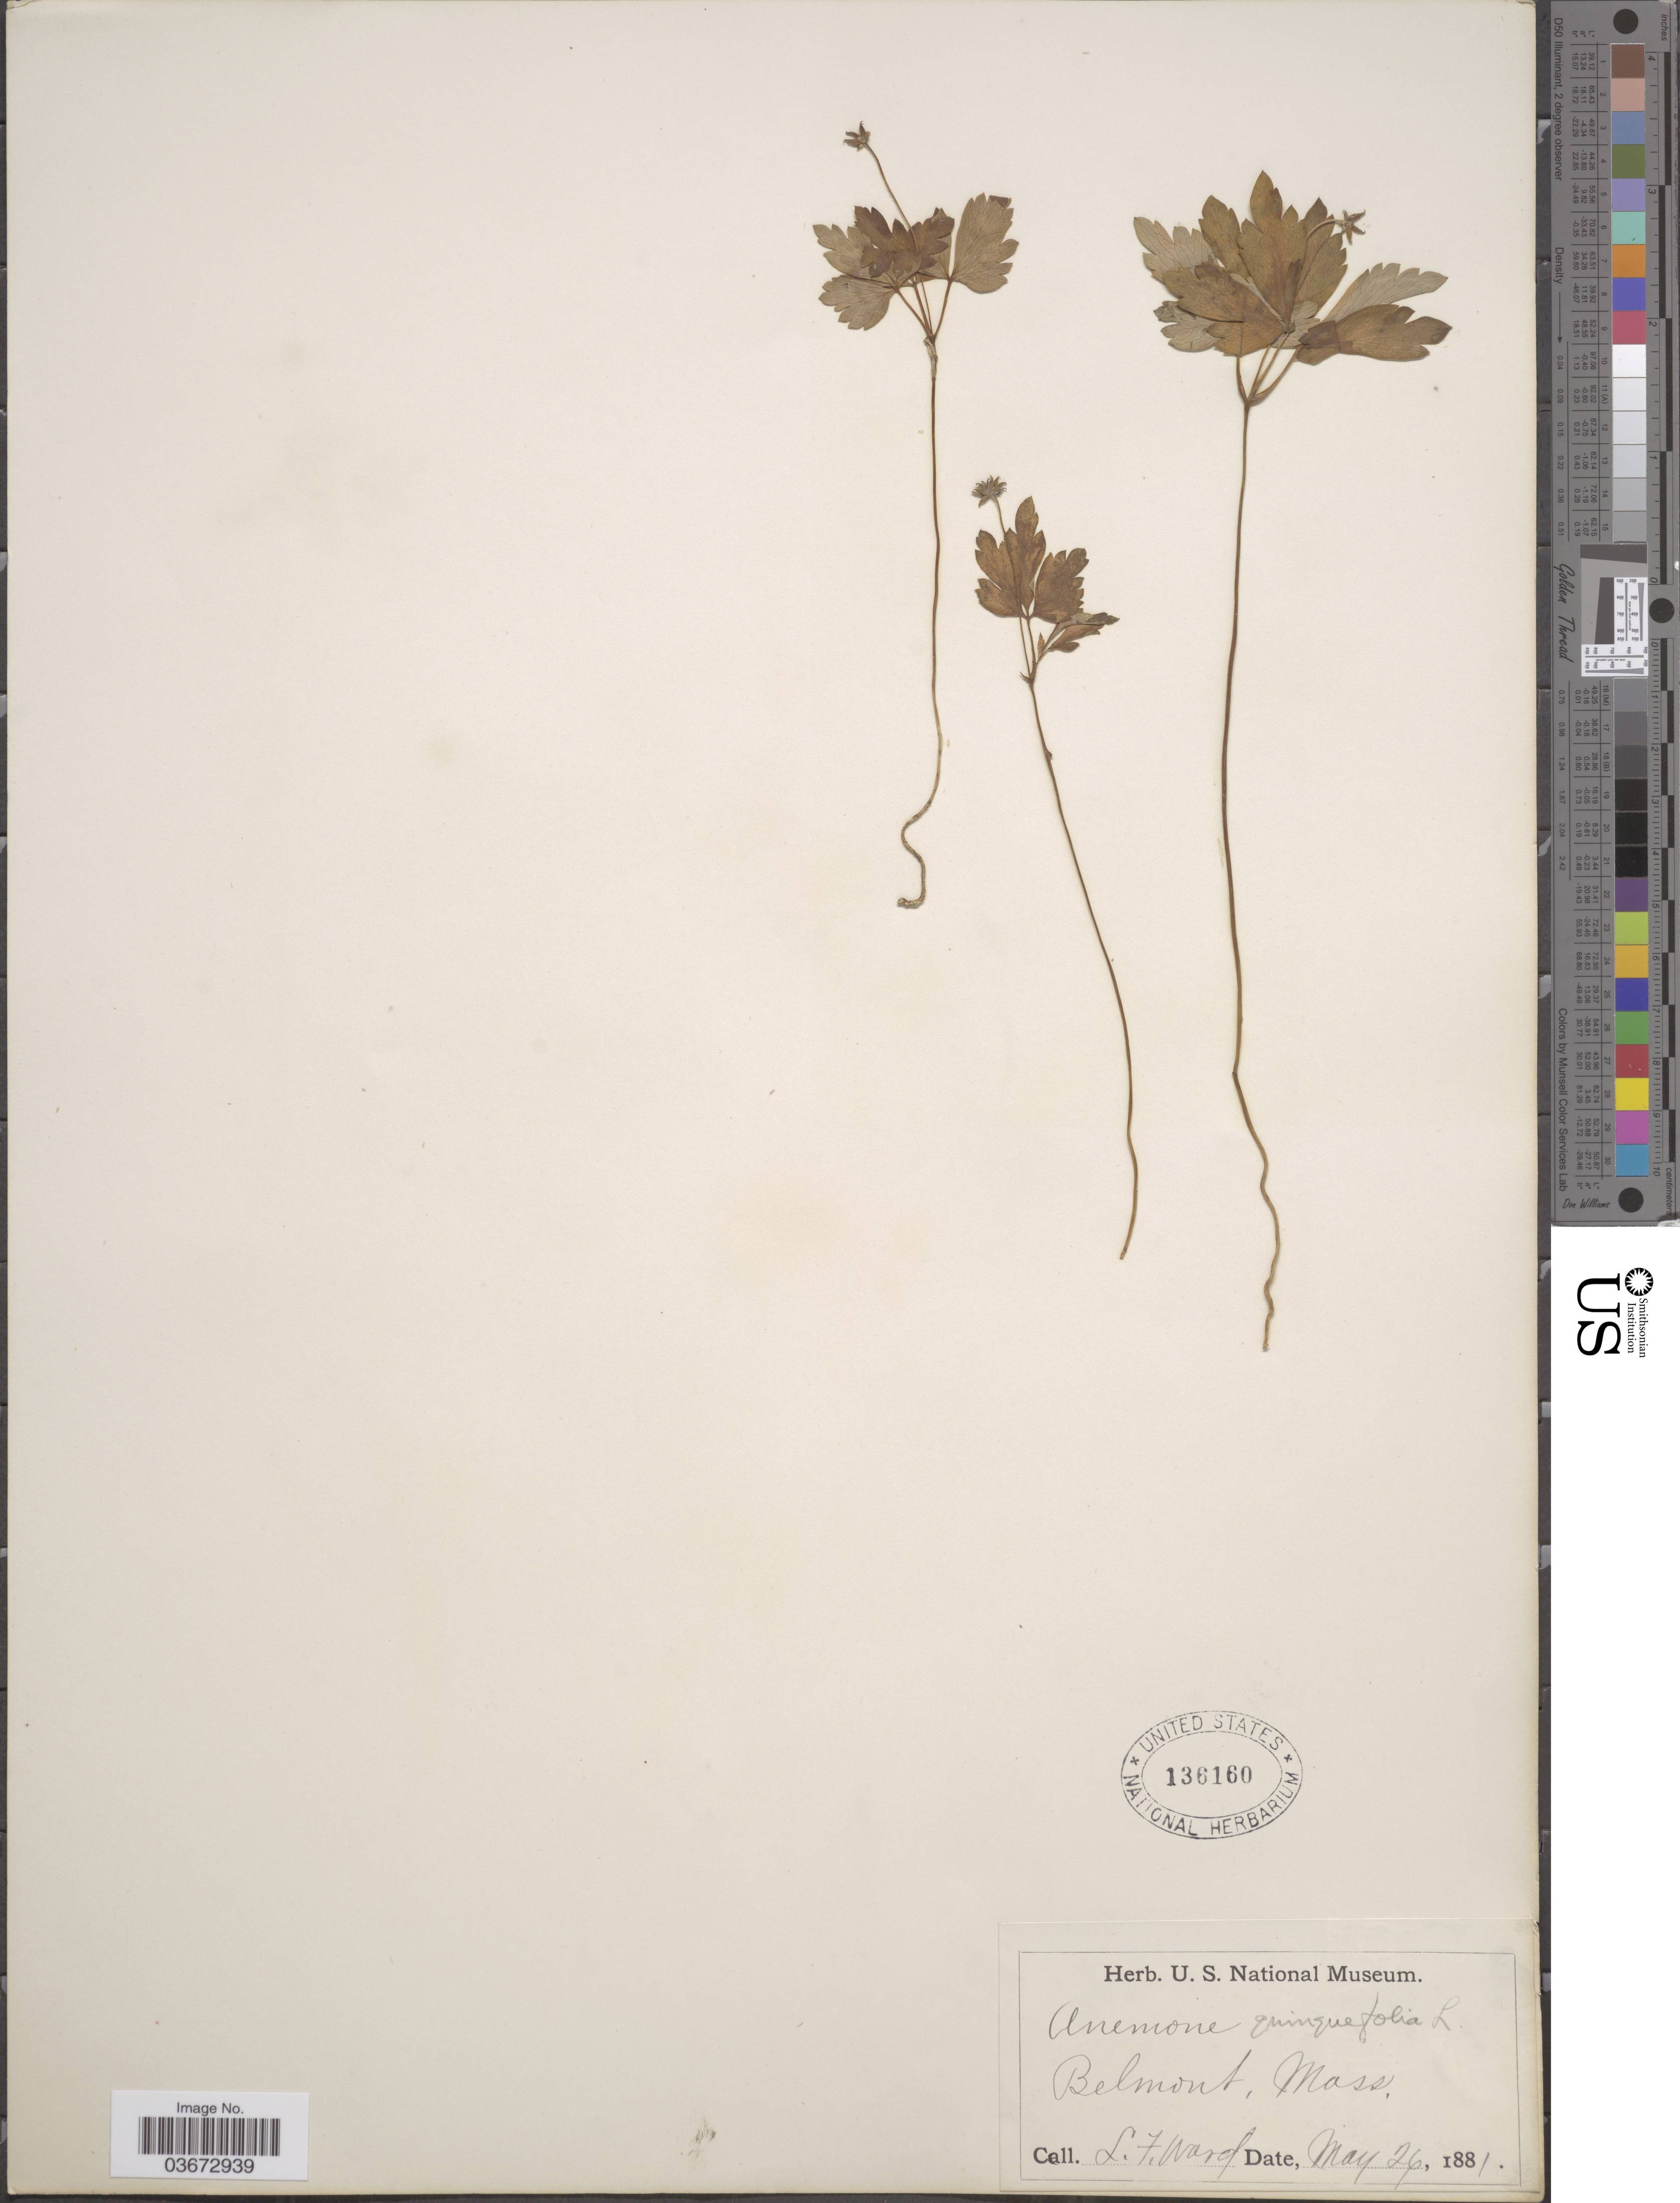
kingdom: Plantae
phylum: Tracheophyta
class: Magnoliopsida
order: Ranunculales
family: Ranunculaceae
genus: Anemone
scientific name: Anemone quinquefolia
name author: L.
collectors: L. Ward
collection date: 1881-05-26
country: United States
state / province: Massachusetts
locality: Belmont.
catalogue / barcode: US 136160